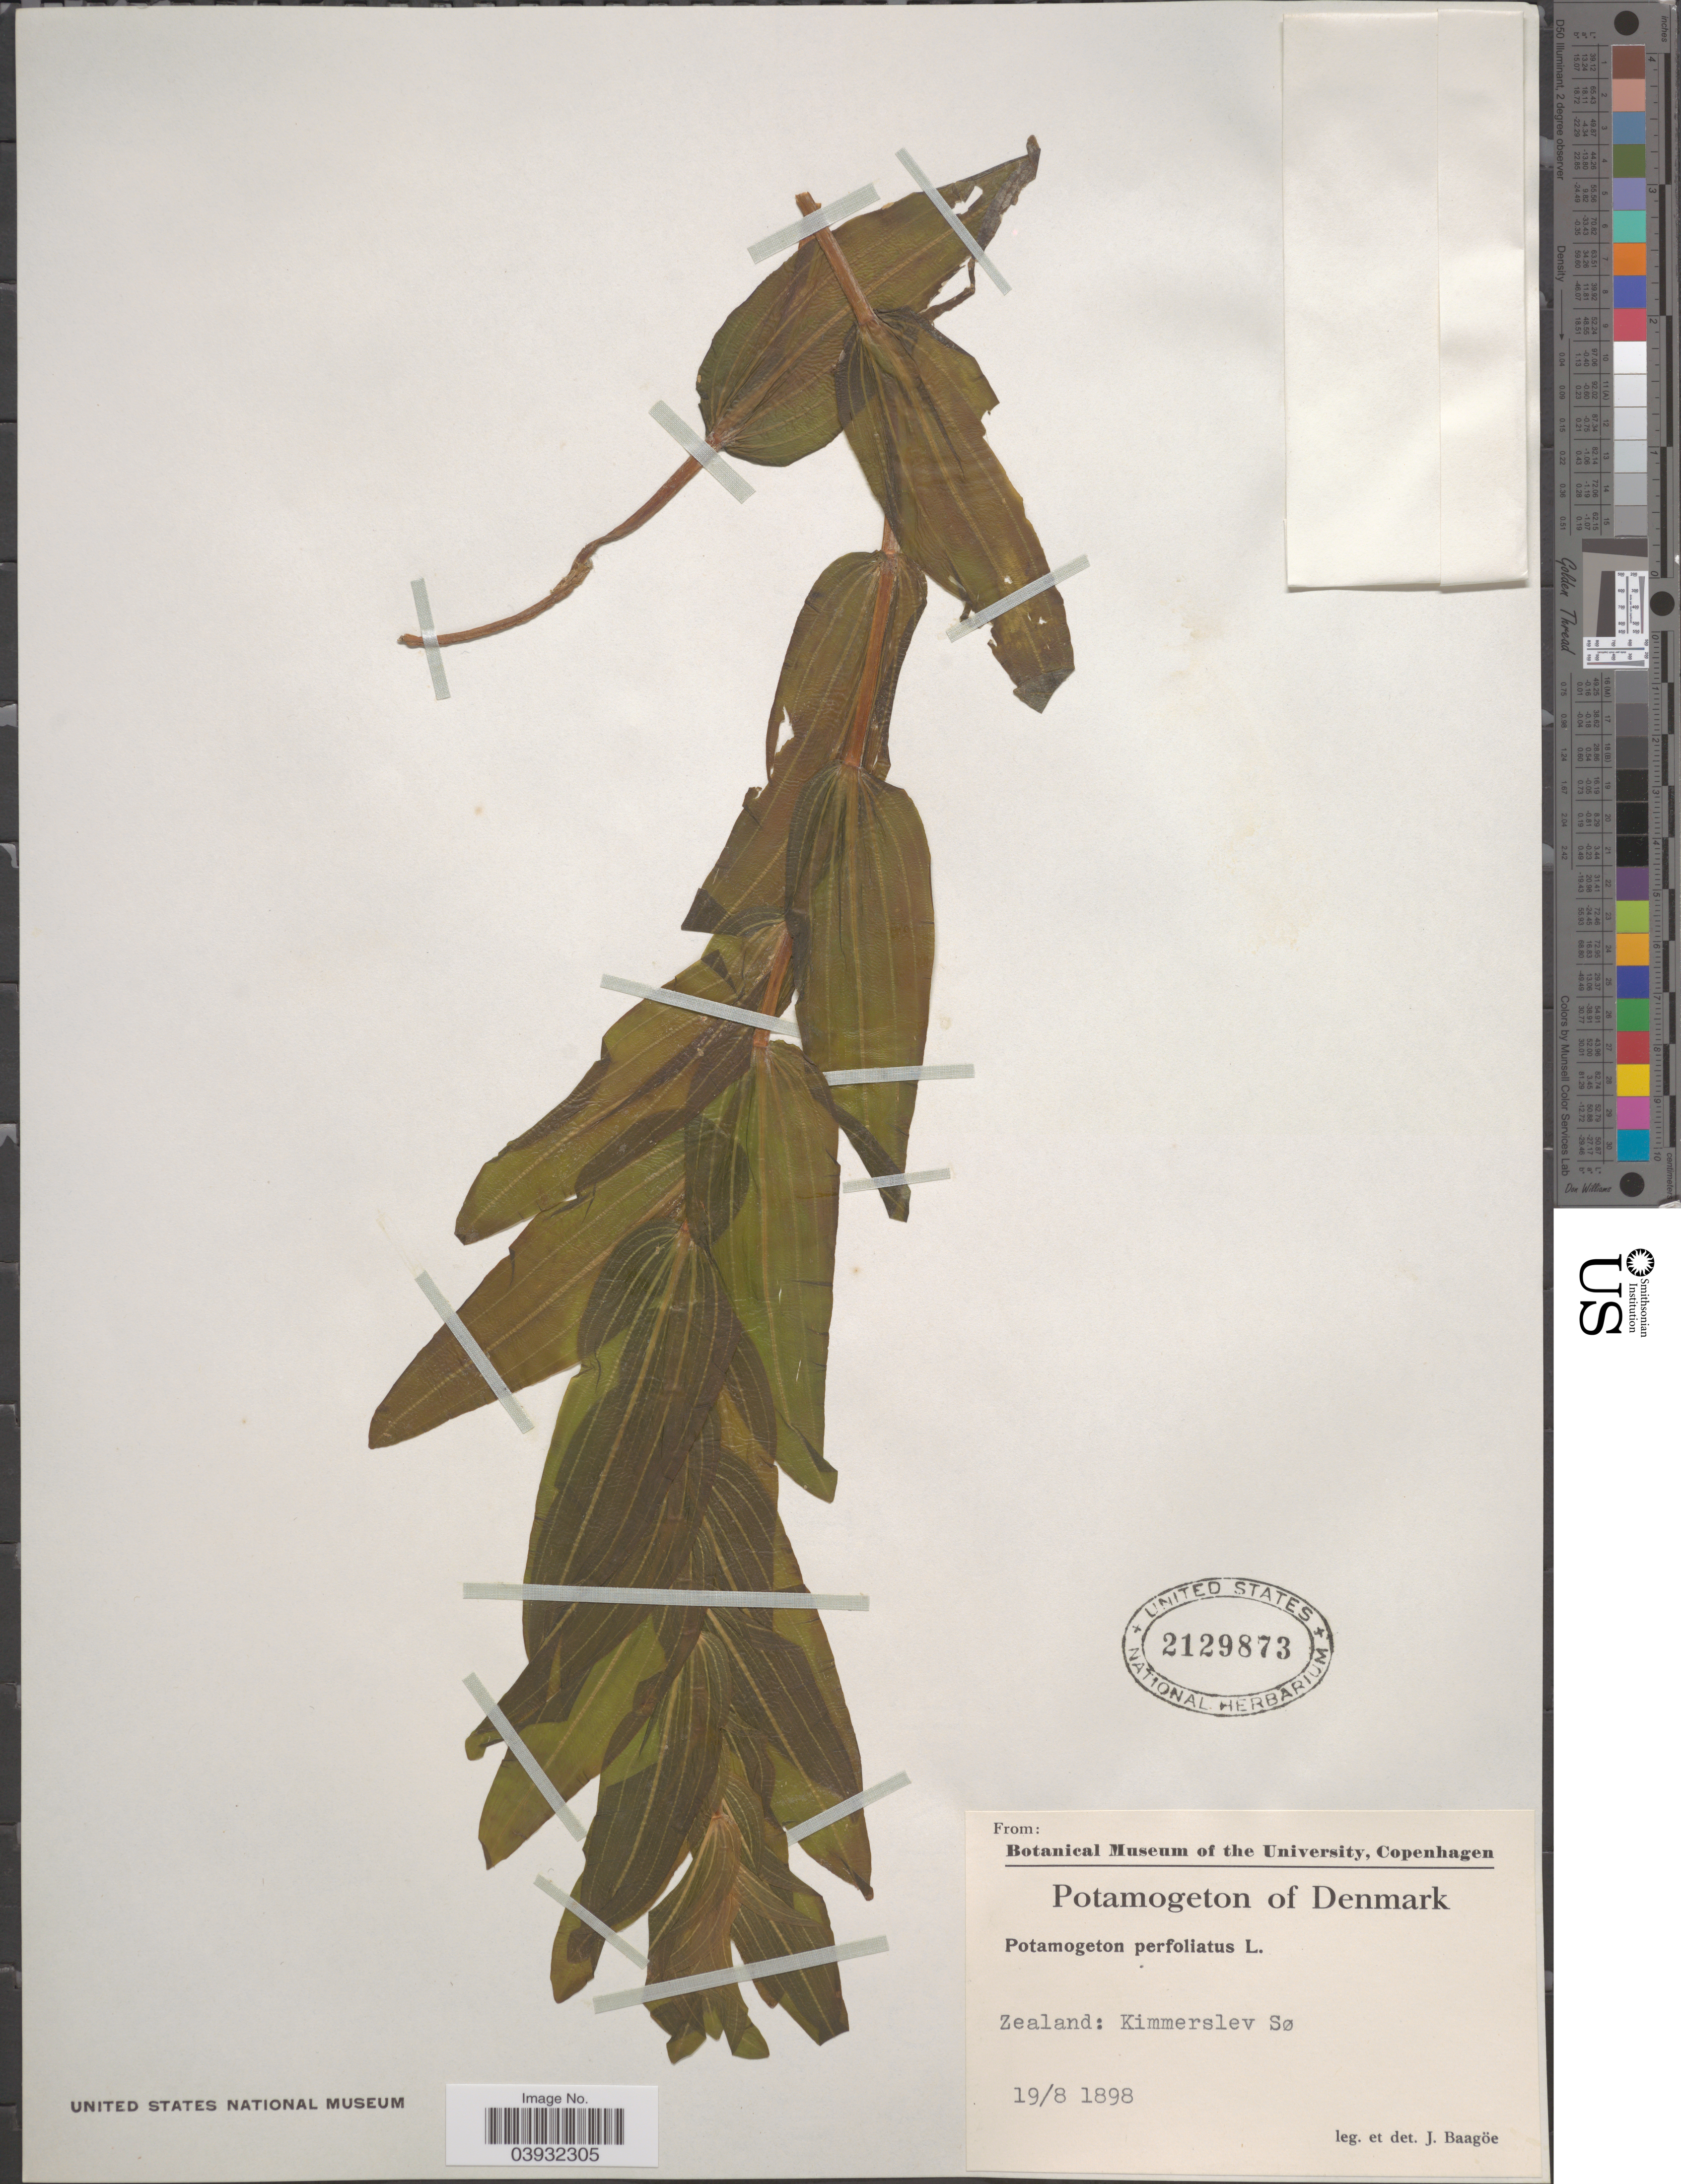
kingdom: Plantae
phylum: Tracheophyta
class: Liliopsida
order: Alismatales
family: Potamogetonaceae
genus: Potamogeton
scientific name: Potamogeton perfoliatus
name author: L.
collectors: J. Baagoe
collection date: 1898-08-19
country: Denmark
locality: Zealnd: Kimmerslev Sø.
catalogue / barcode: US 2129873